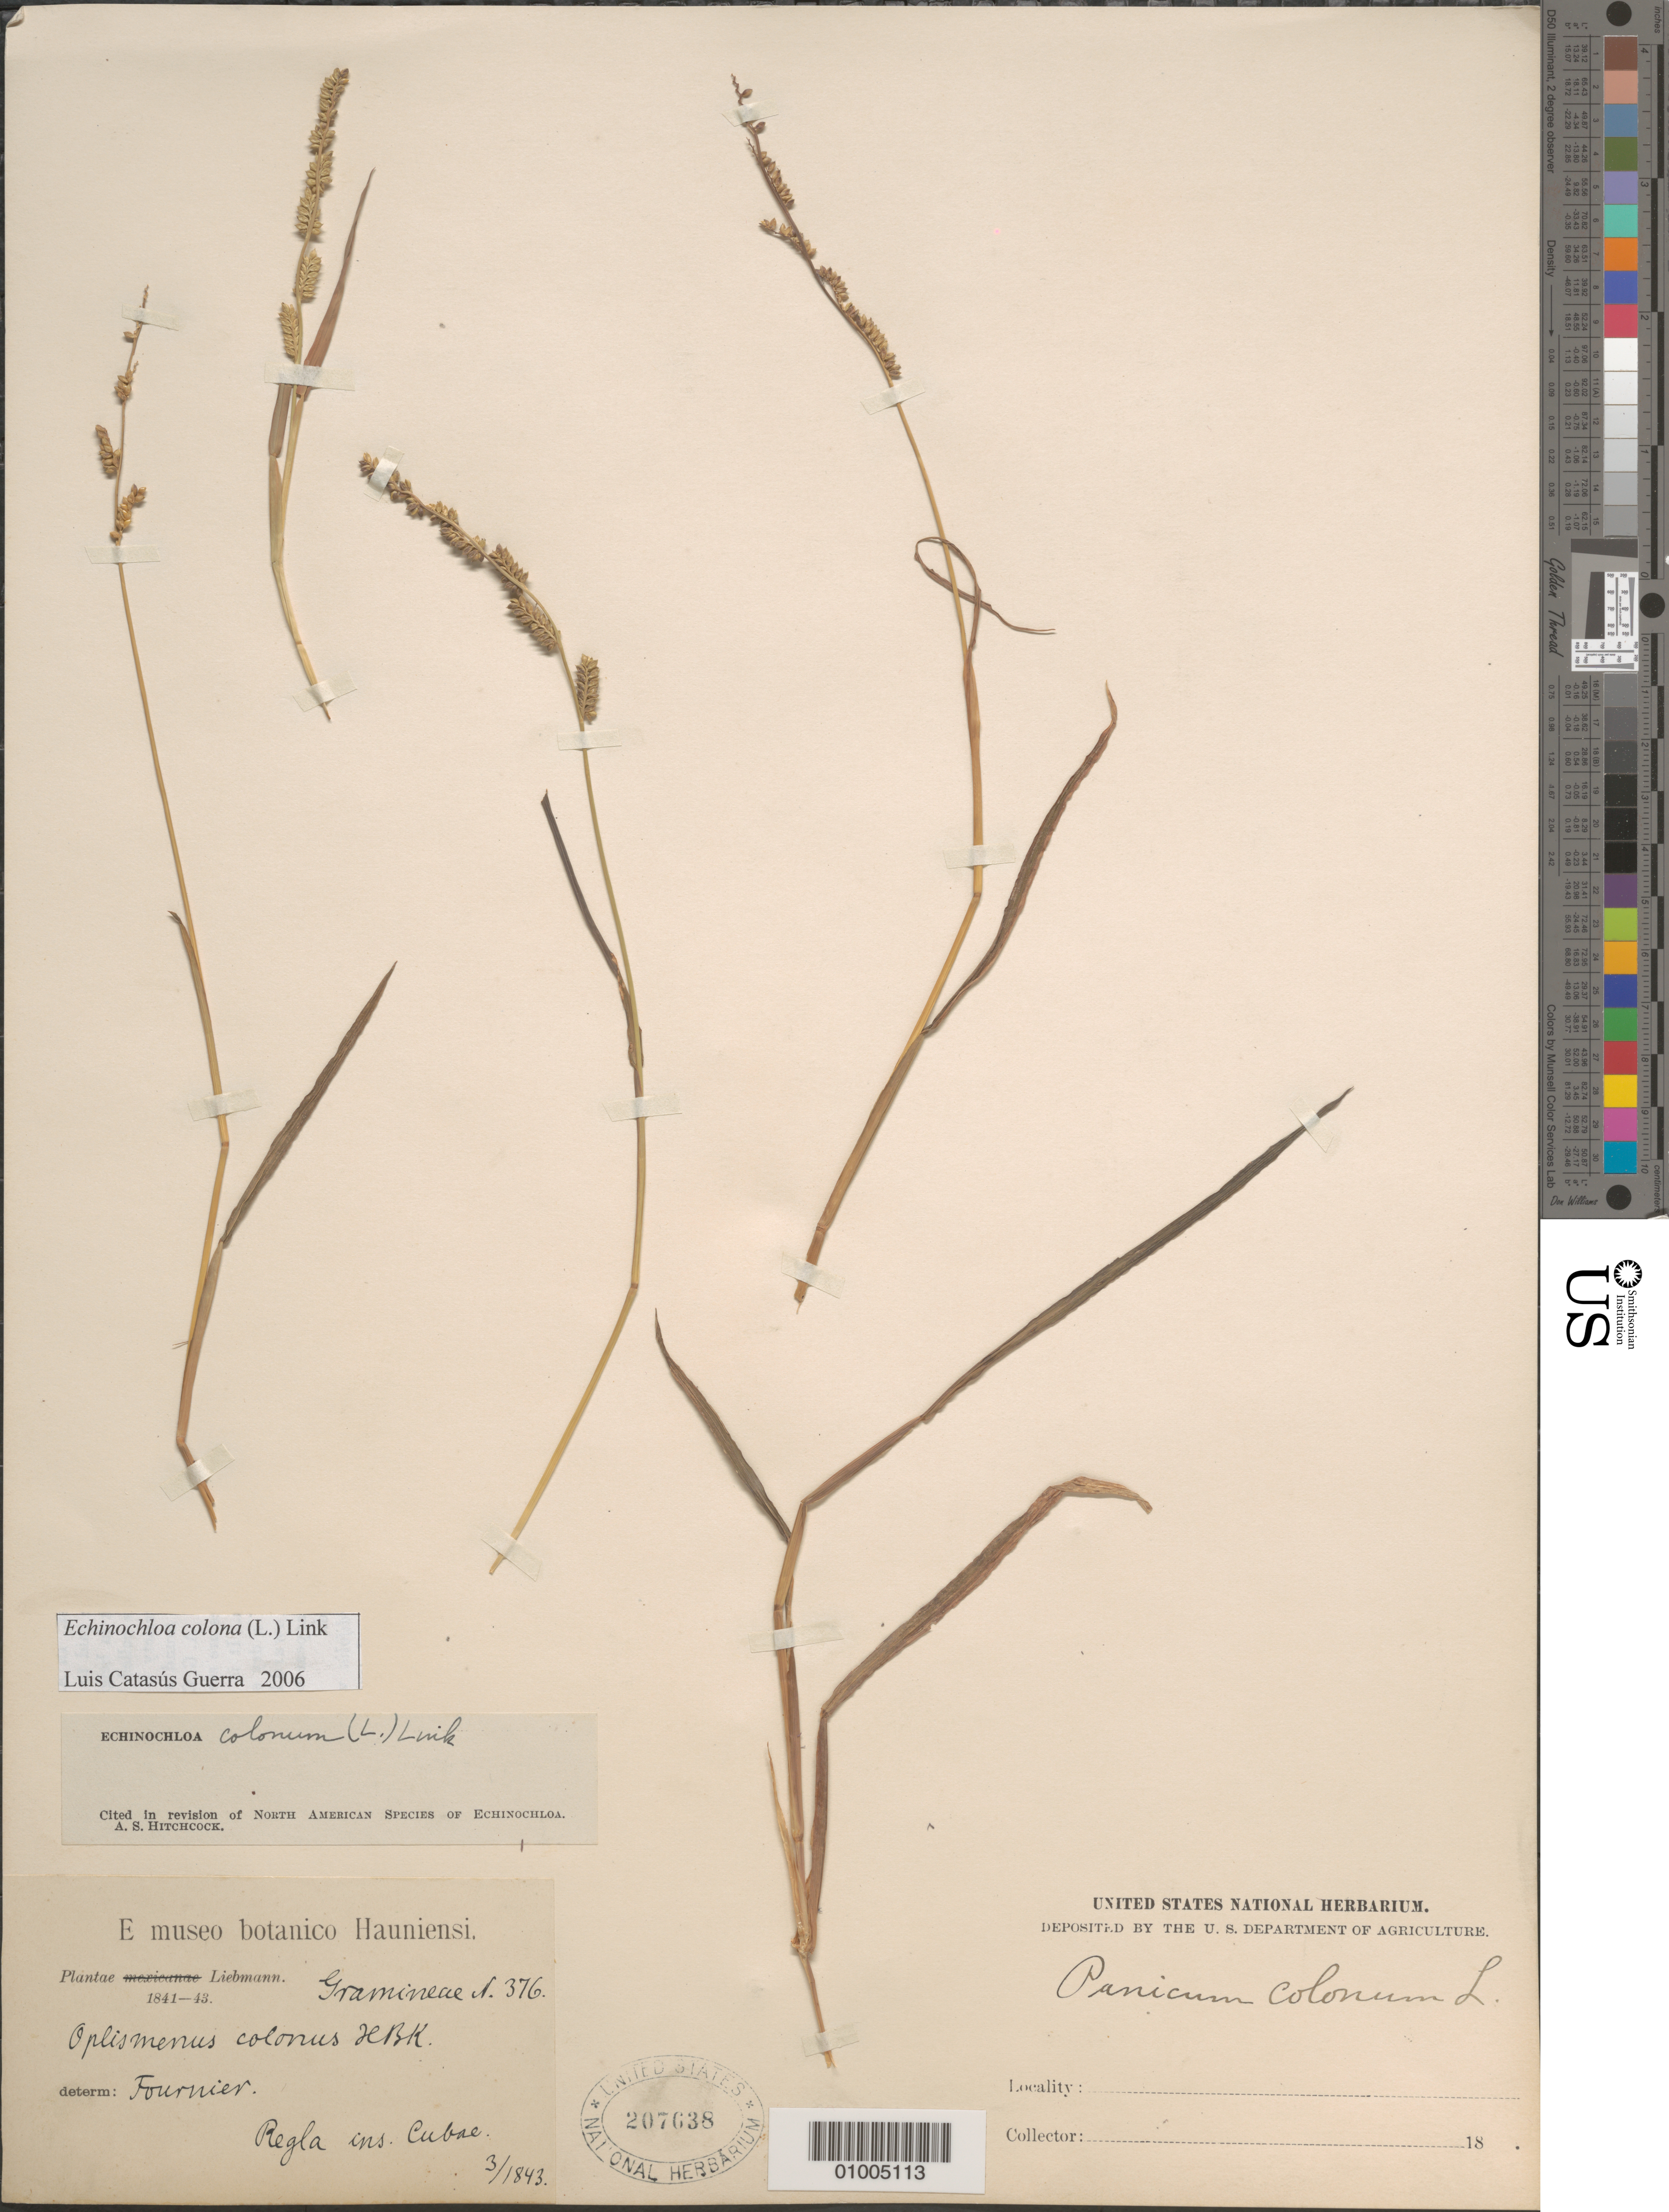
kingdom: Plantae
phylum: Tracheophyta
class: Liliopsida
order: Poales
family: Poaceae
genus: Echinochloa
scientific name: Echinochloa colona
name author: (L.) Link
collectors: F. M. Liebmann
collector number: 376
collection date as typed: Mar 1843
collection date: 1843-03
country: Cuba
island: Cuba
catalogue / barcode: US 207638